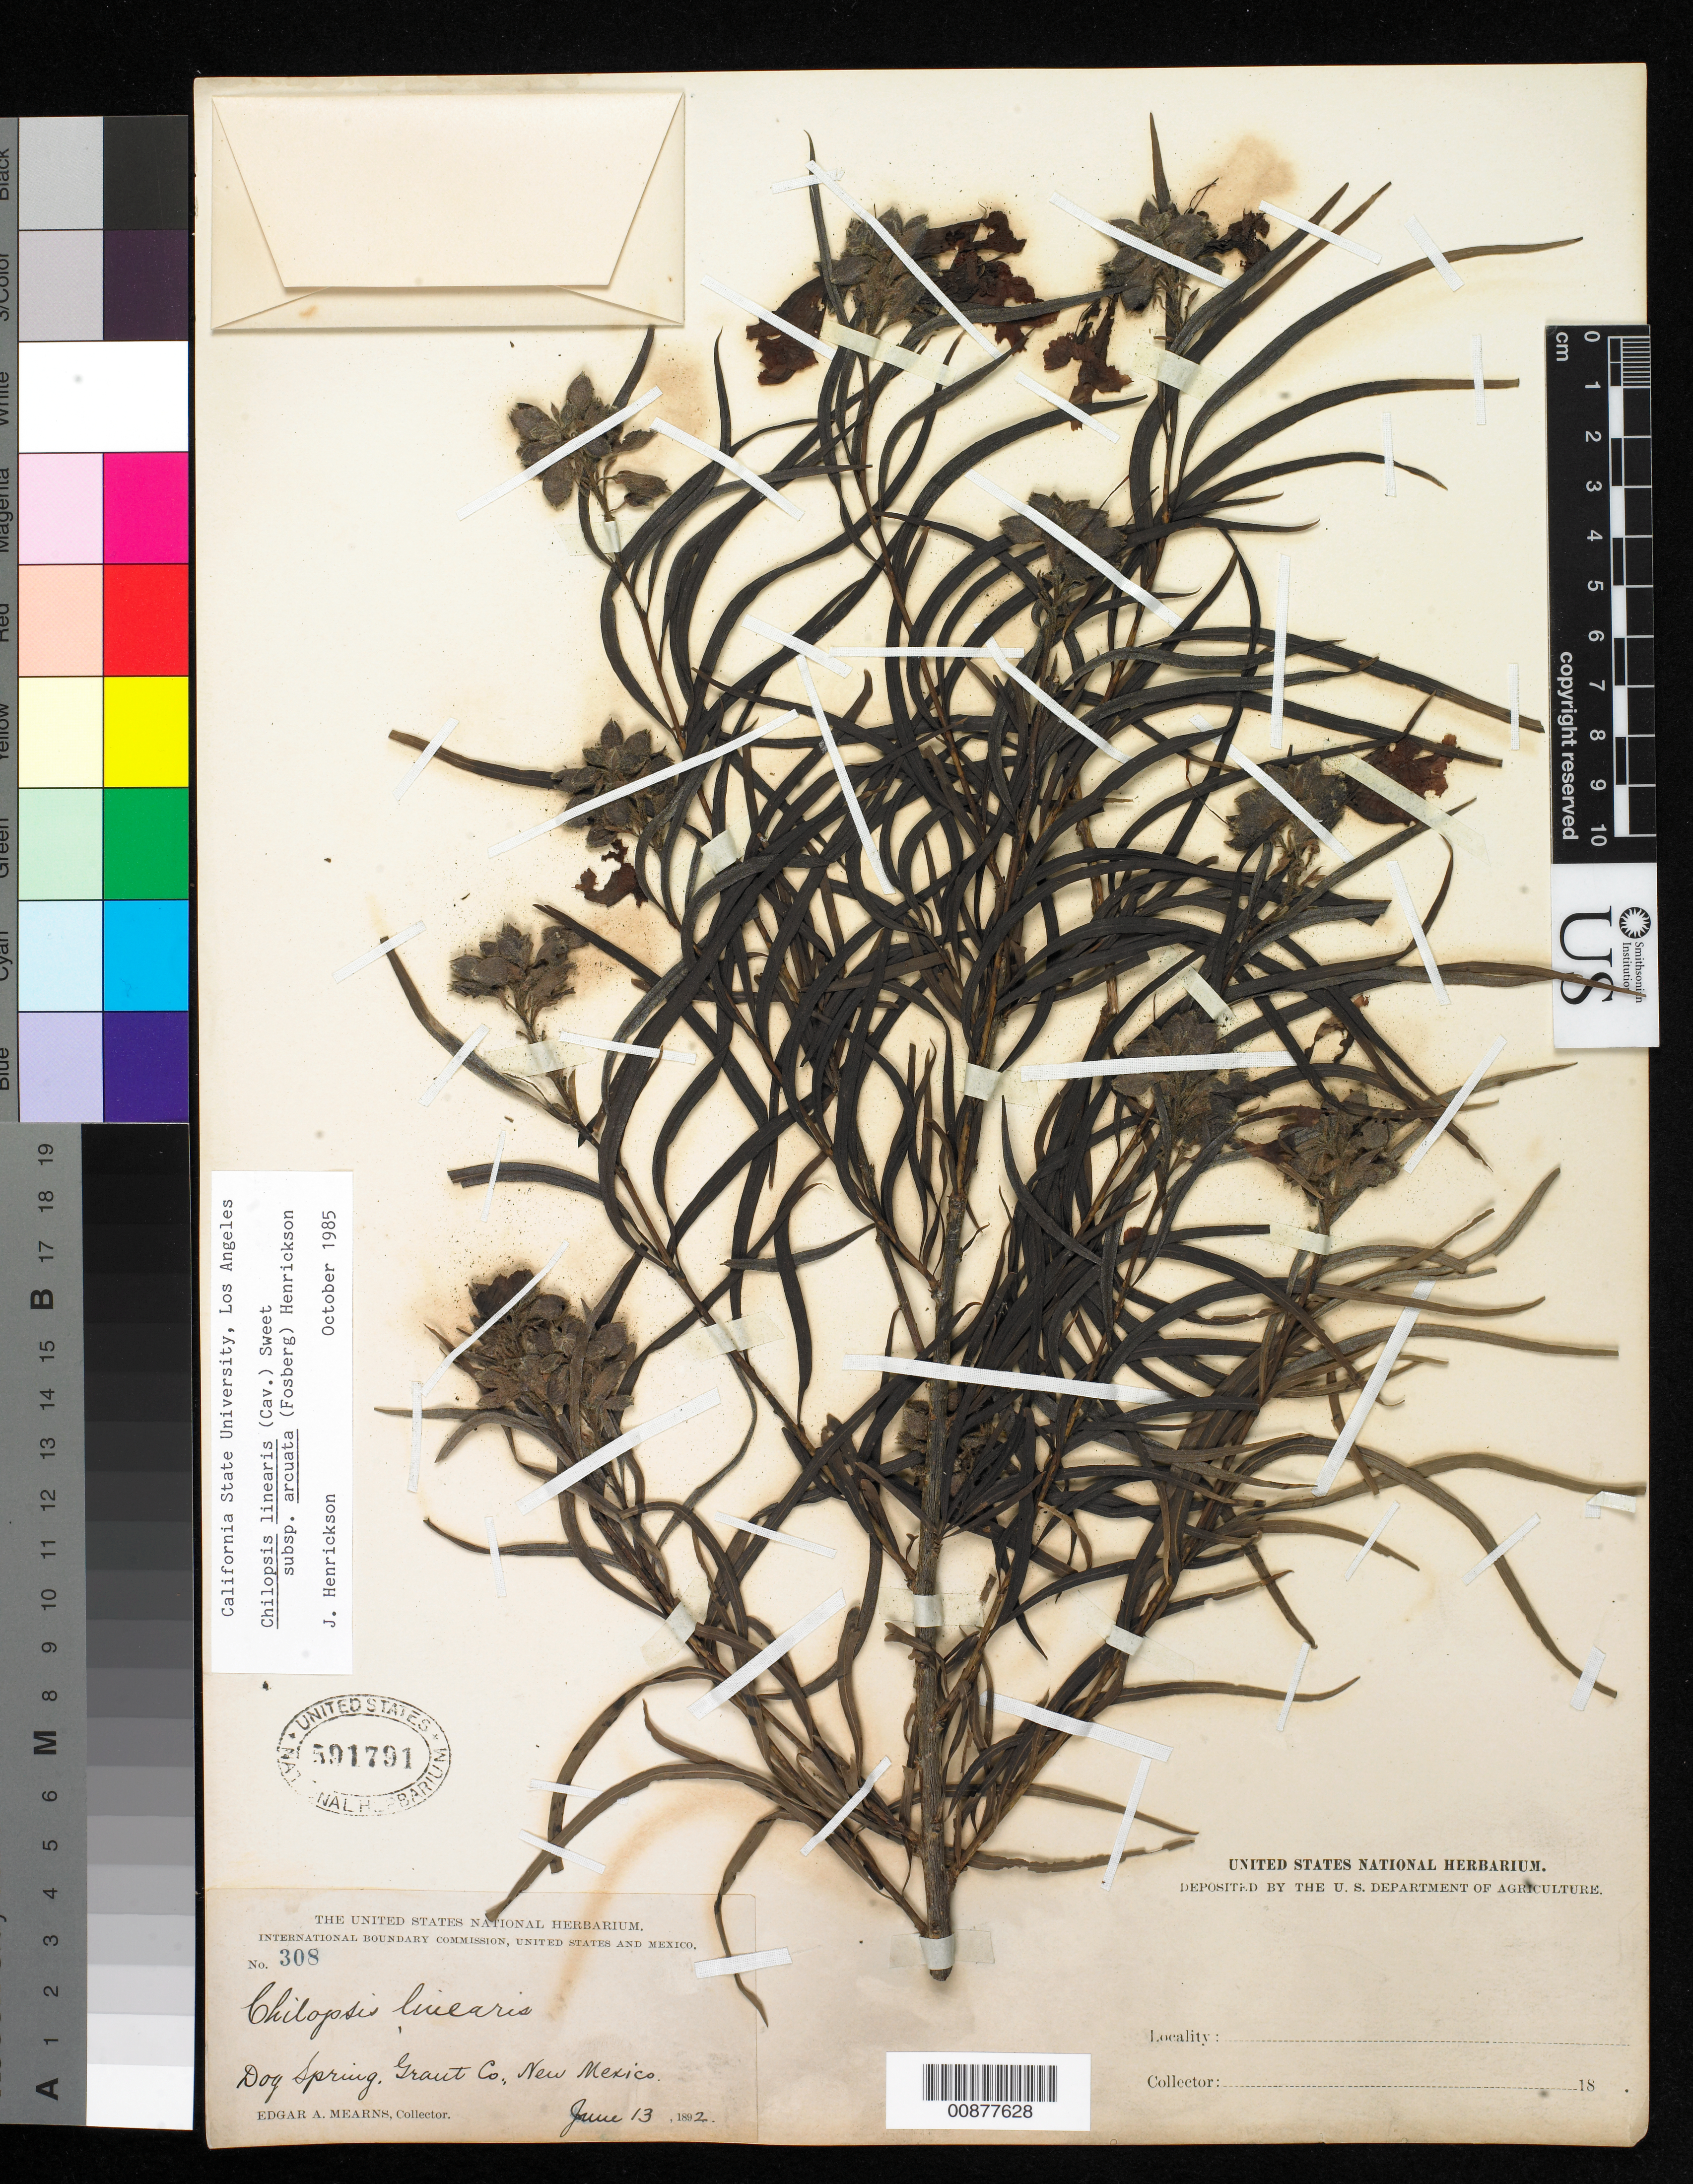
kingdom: Plantae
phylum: Tracheophyta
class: Magnoliopsida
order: Lamiales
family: Bignoniaceae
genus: Chilopsis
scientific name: Chilopsis linearis subsp. arcuata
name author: (Fosberg) Henrickson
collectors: E. A. Mearns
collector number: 308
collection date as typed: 13 Jun 1892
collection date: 1892-06-13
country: United States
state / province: New Mexico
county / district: Grant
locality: Dog Spring, Grant County, New Mexico.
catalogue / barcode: US 591791